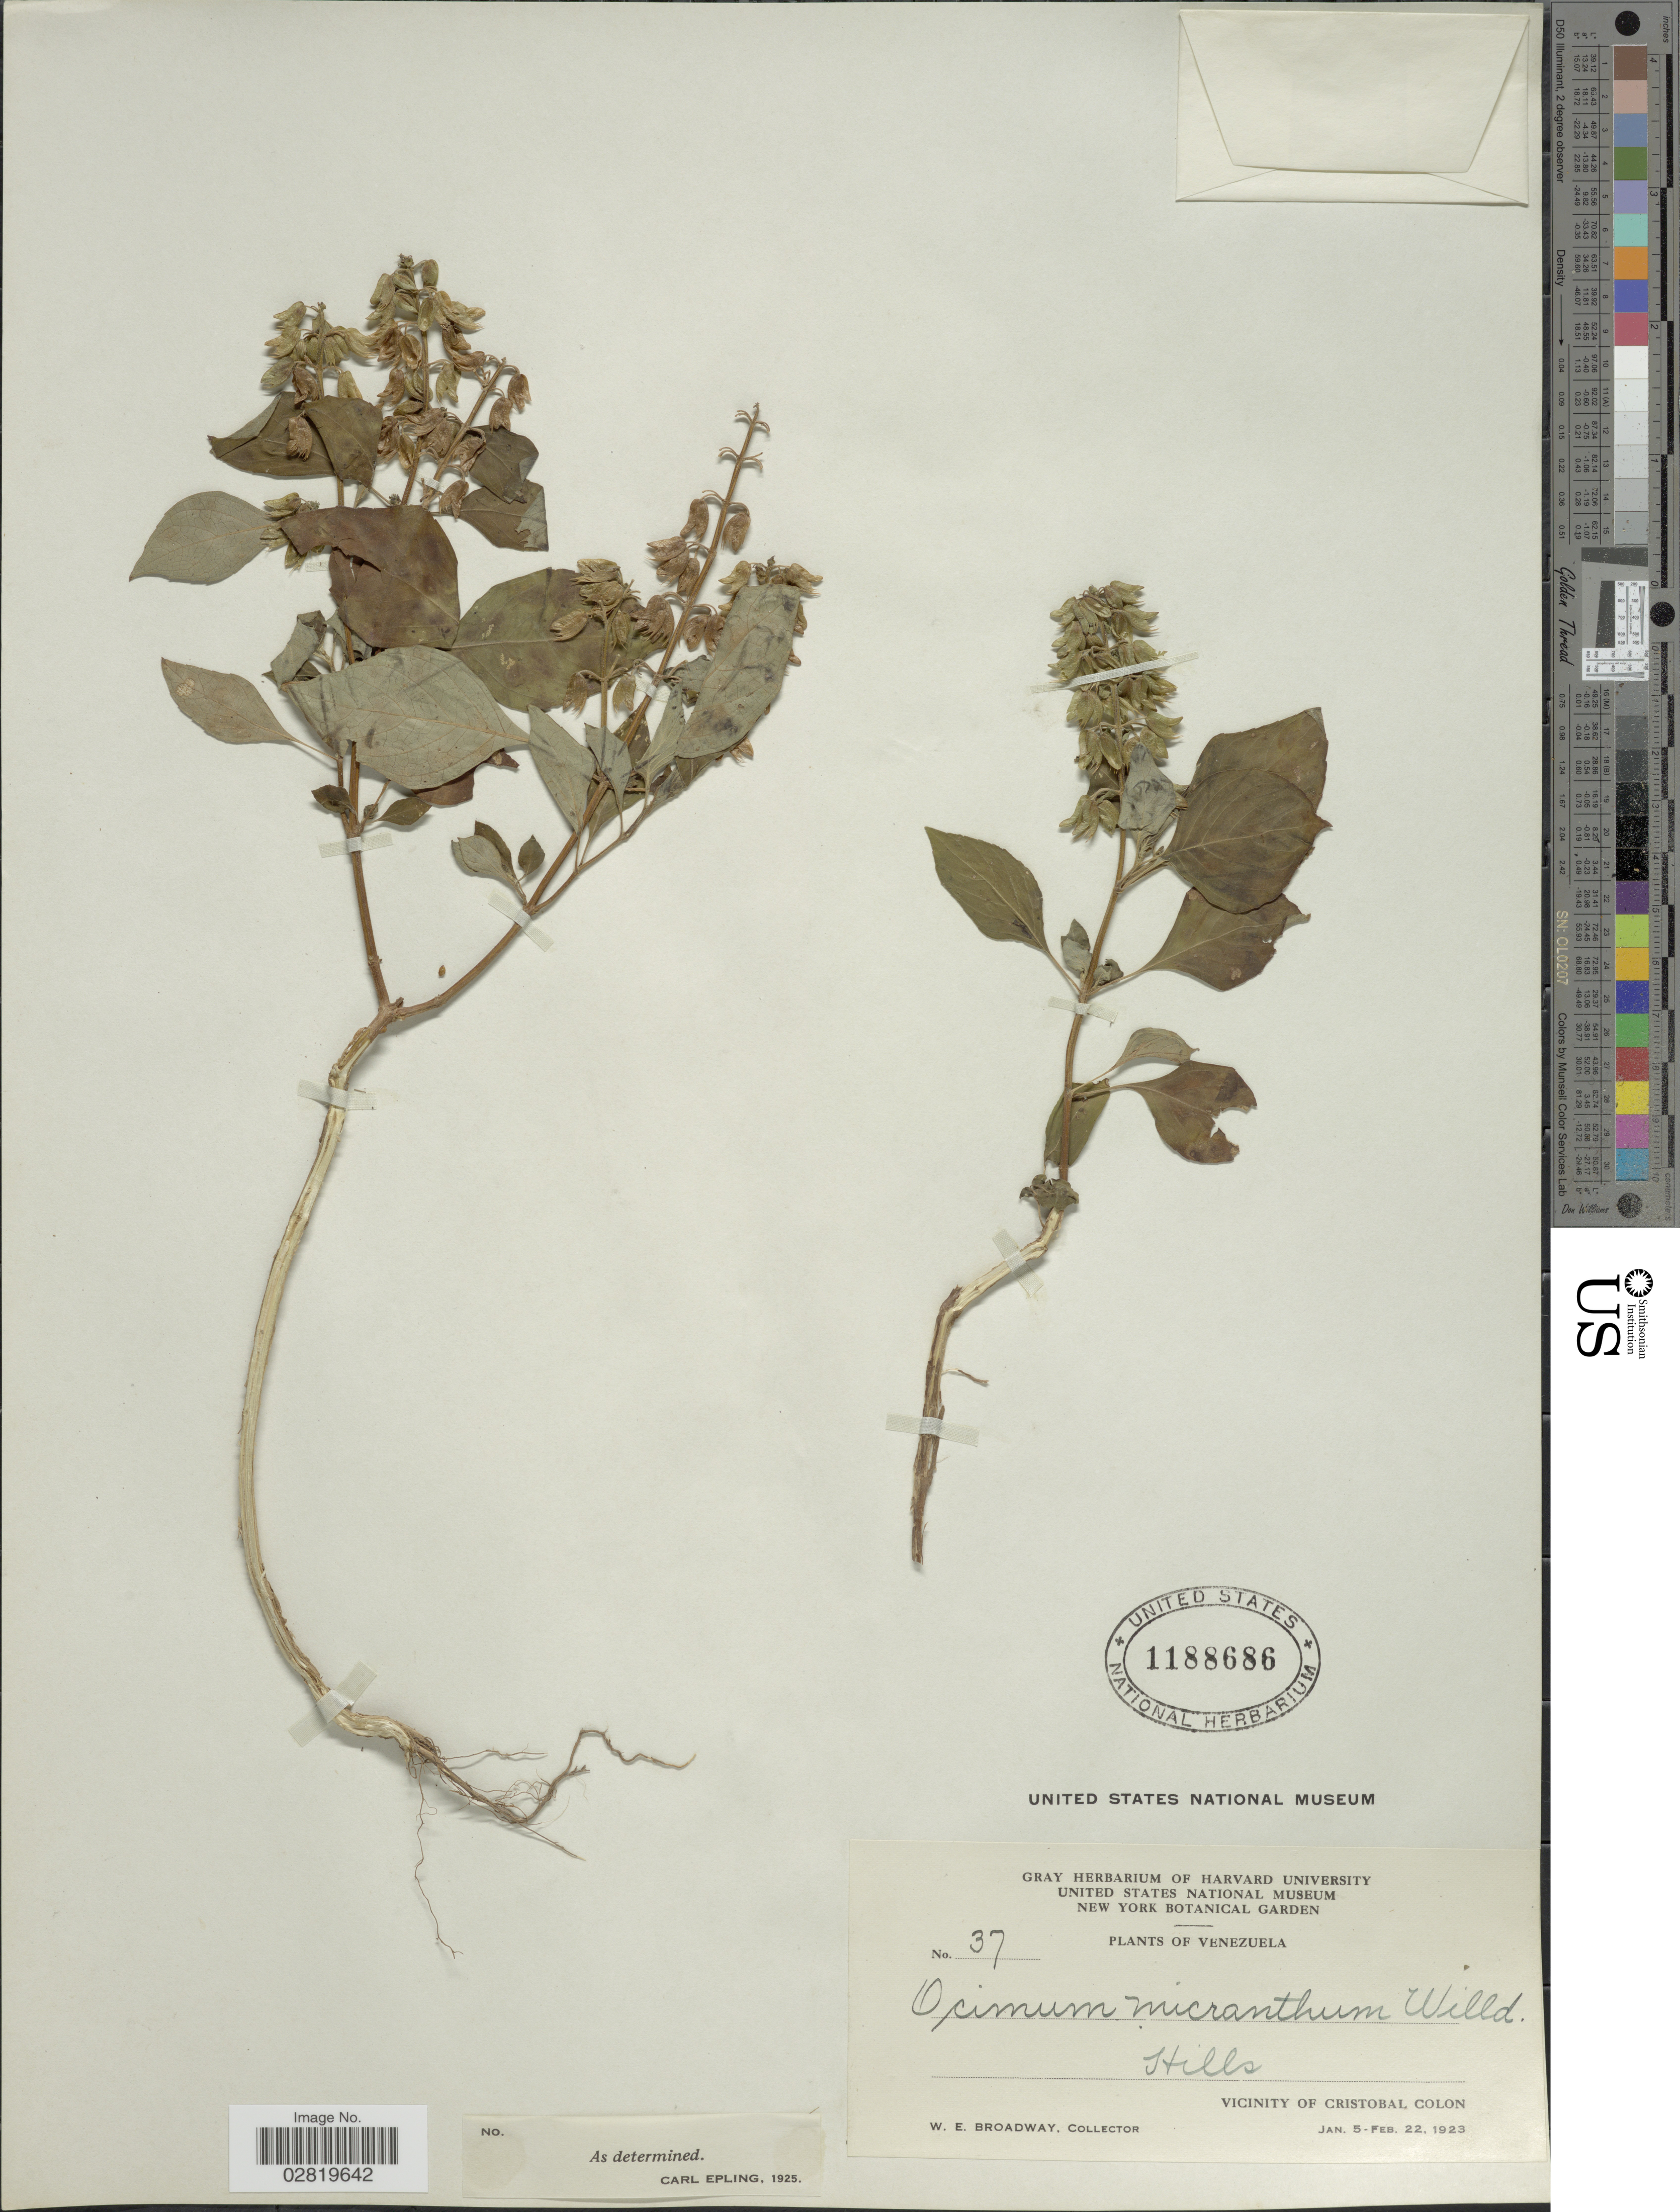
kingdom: Plantae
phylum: Tracheophyta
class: Magnoliopsida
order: Lamiales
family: Lamiaceae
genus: Ocimum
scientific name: Ocimum micranthum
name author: Willd.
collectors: W. E. Broadway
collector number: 37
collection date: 1923-01-05/1923-02-22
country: Venezuela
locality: Vicinity of Cristobal Colon.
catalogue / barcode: US 1188686